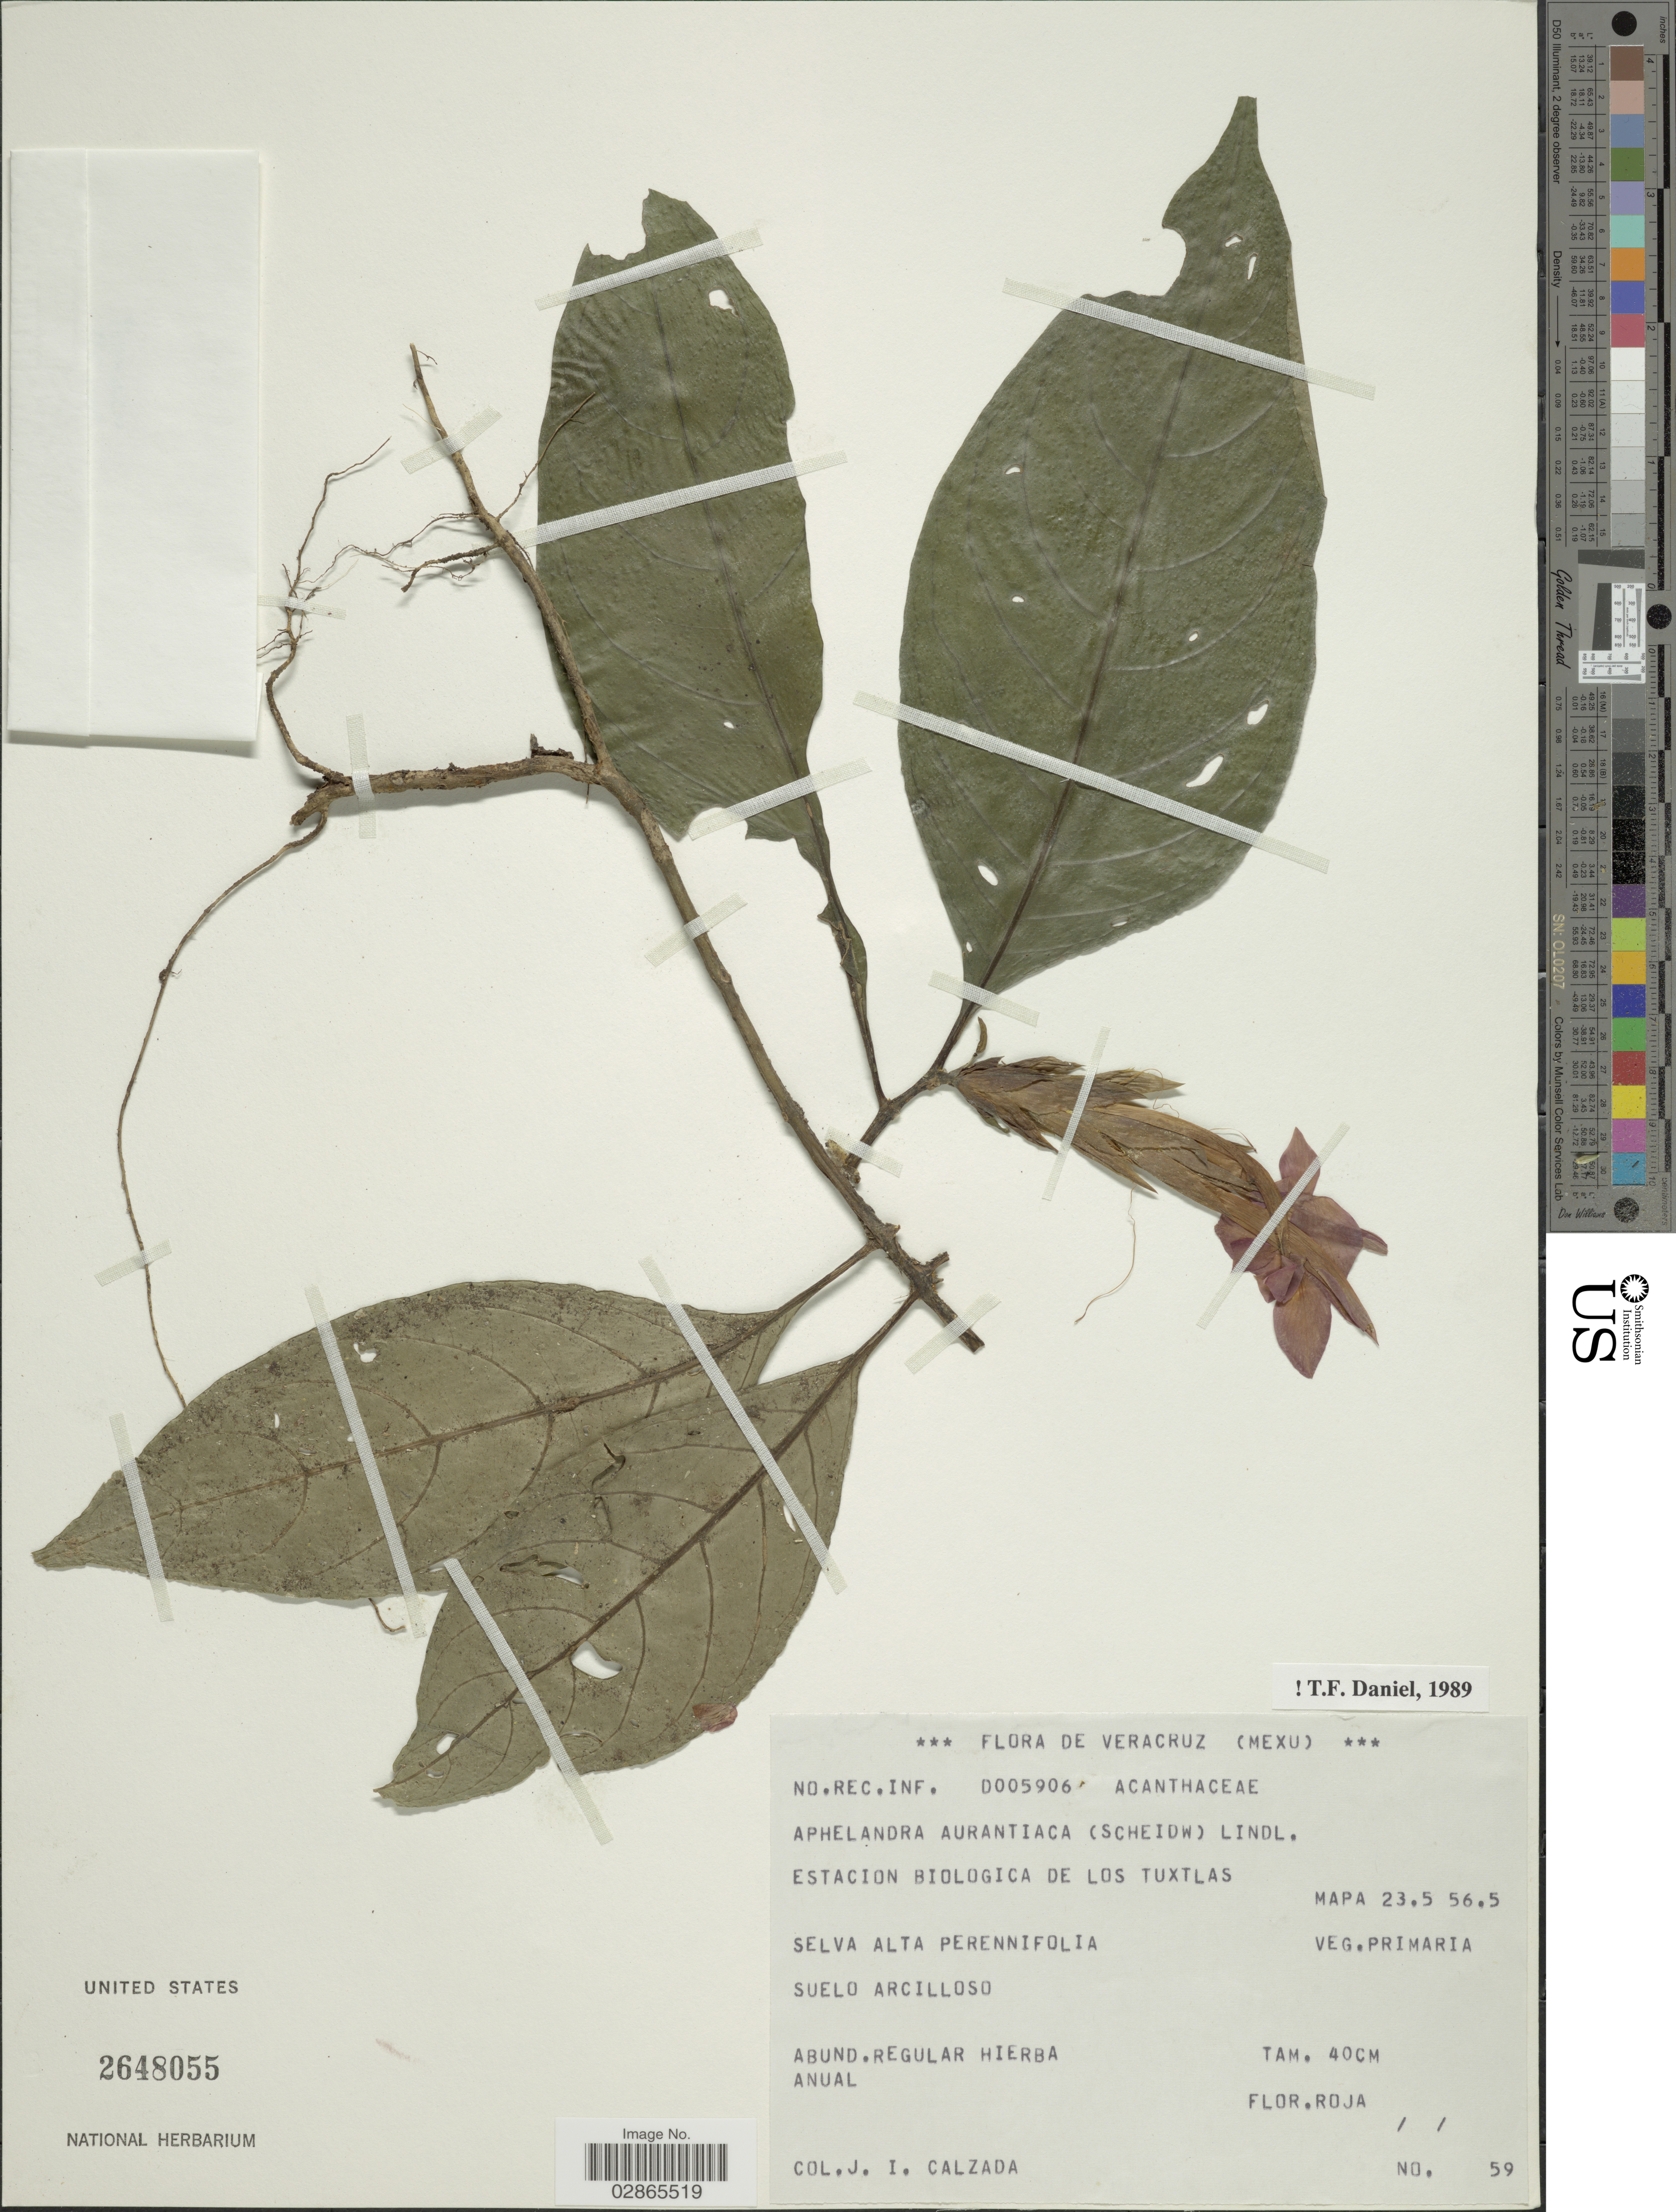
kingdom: Plantae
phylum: Tracheophyta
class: Magnoliopsida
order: Lamiales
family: Acanthaceae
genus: Aphelandra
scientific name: Aphelandra aurantiaca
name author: (Scheidw.) Lindl.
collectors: J. I. Calzada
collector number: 59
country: Mexico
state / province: Veracruz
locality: Veracruz. Estacion Biologica de Los Tuxtlas. Mapa 23.5 56.5.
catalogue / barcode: US 2648055